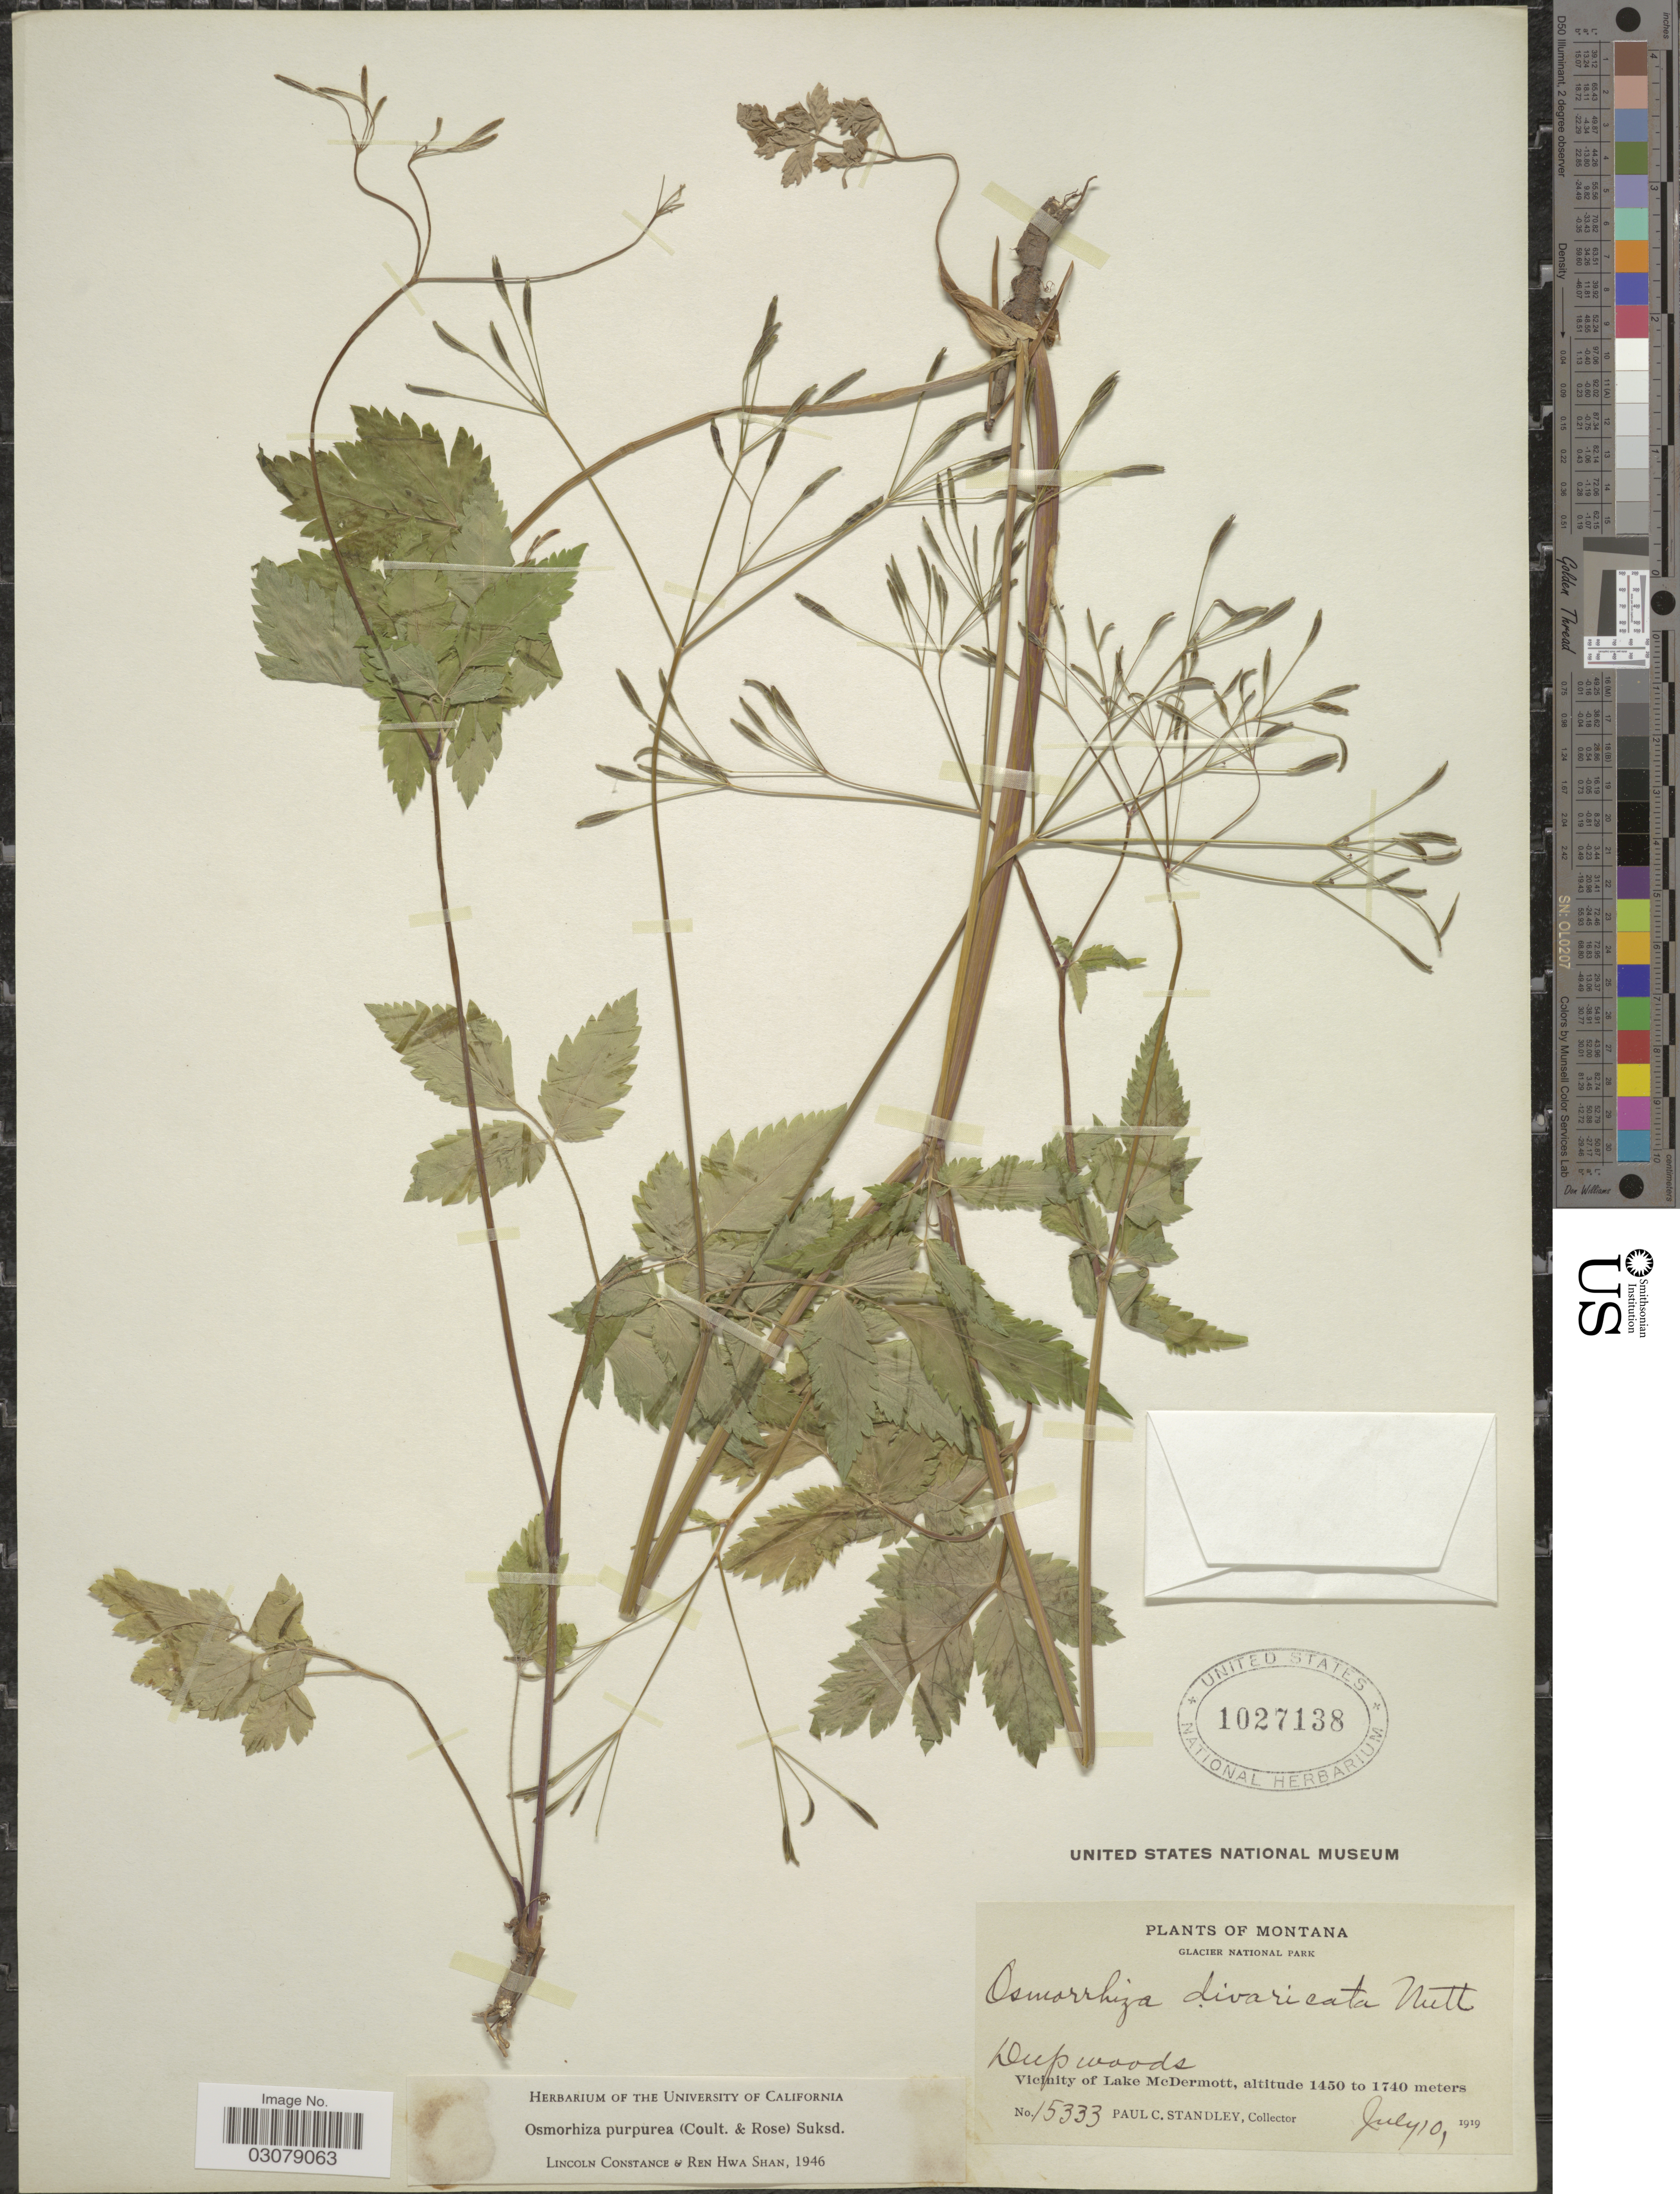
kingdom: Plantae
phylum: Tracheophyta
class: Magnoliopsida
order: Apiales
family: Apiaceae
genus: Osmorhiza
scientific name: Osmorhiza purpurea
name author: (J.M. Coult. & Rose) Suksd.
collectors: P. C. Standley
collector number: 15333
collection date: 1919-07-10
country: United States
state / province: Montana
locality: Glacier National Park. Vicinity of Lake McDermott.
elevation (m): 1450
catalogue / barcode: US 1027138